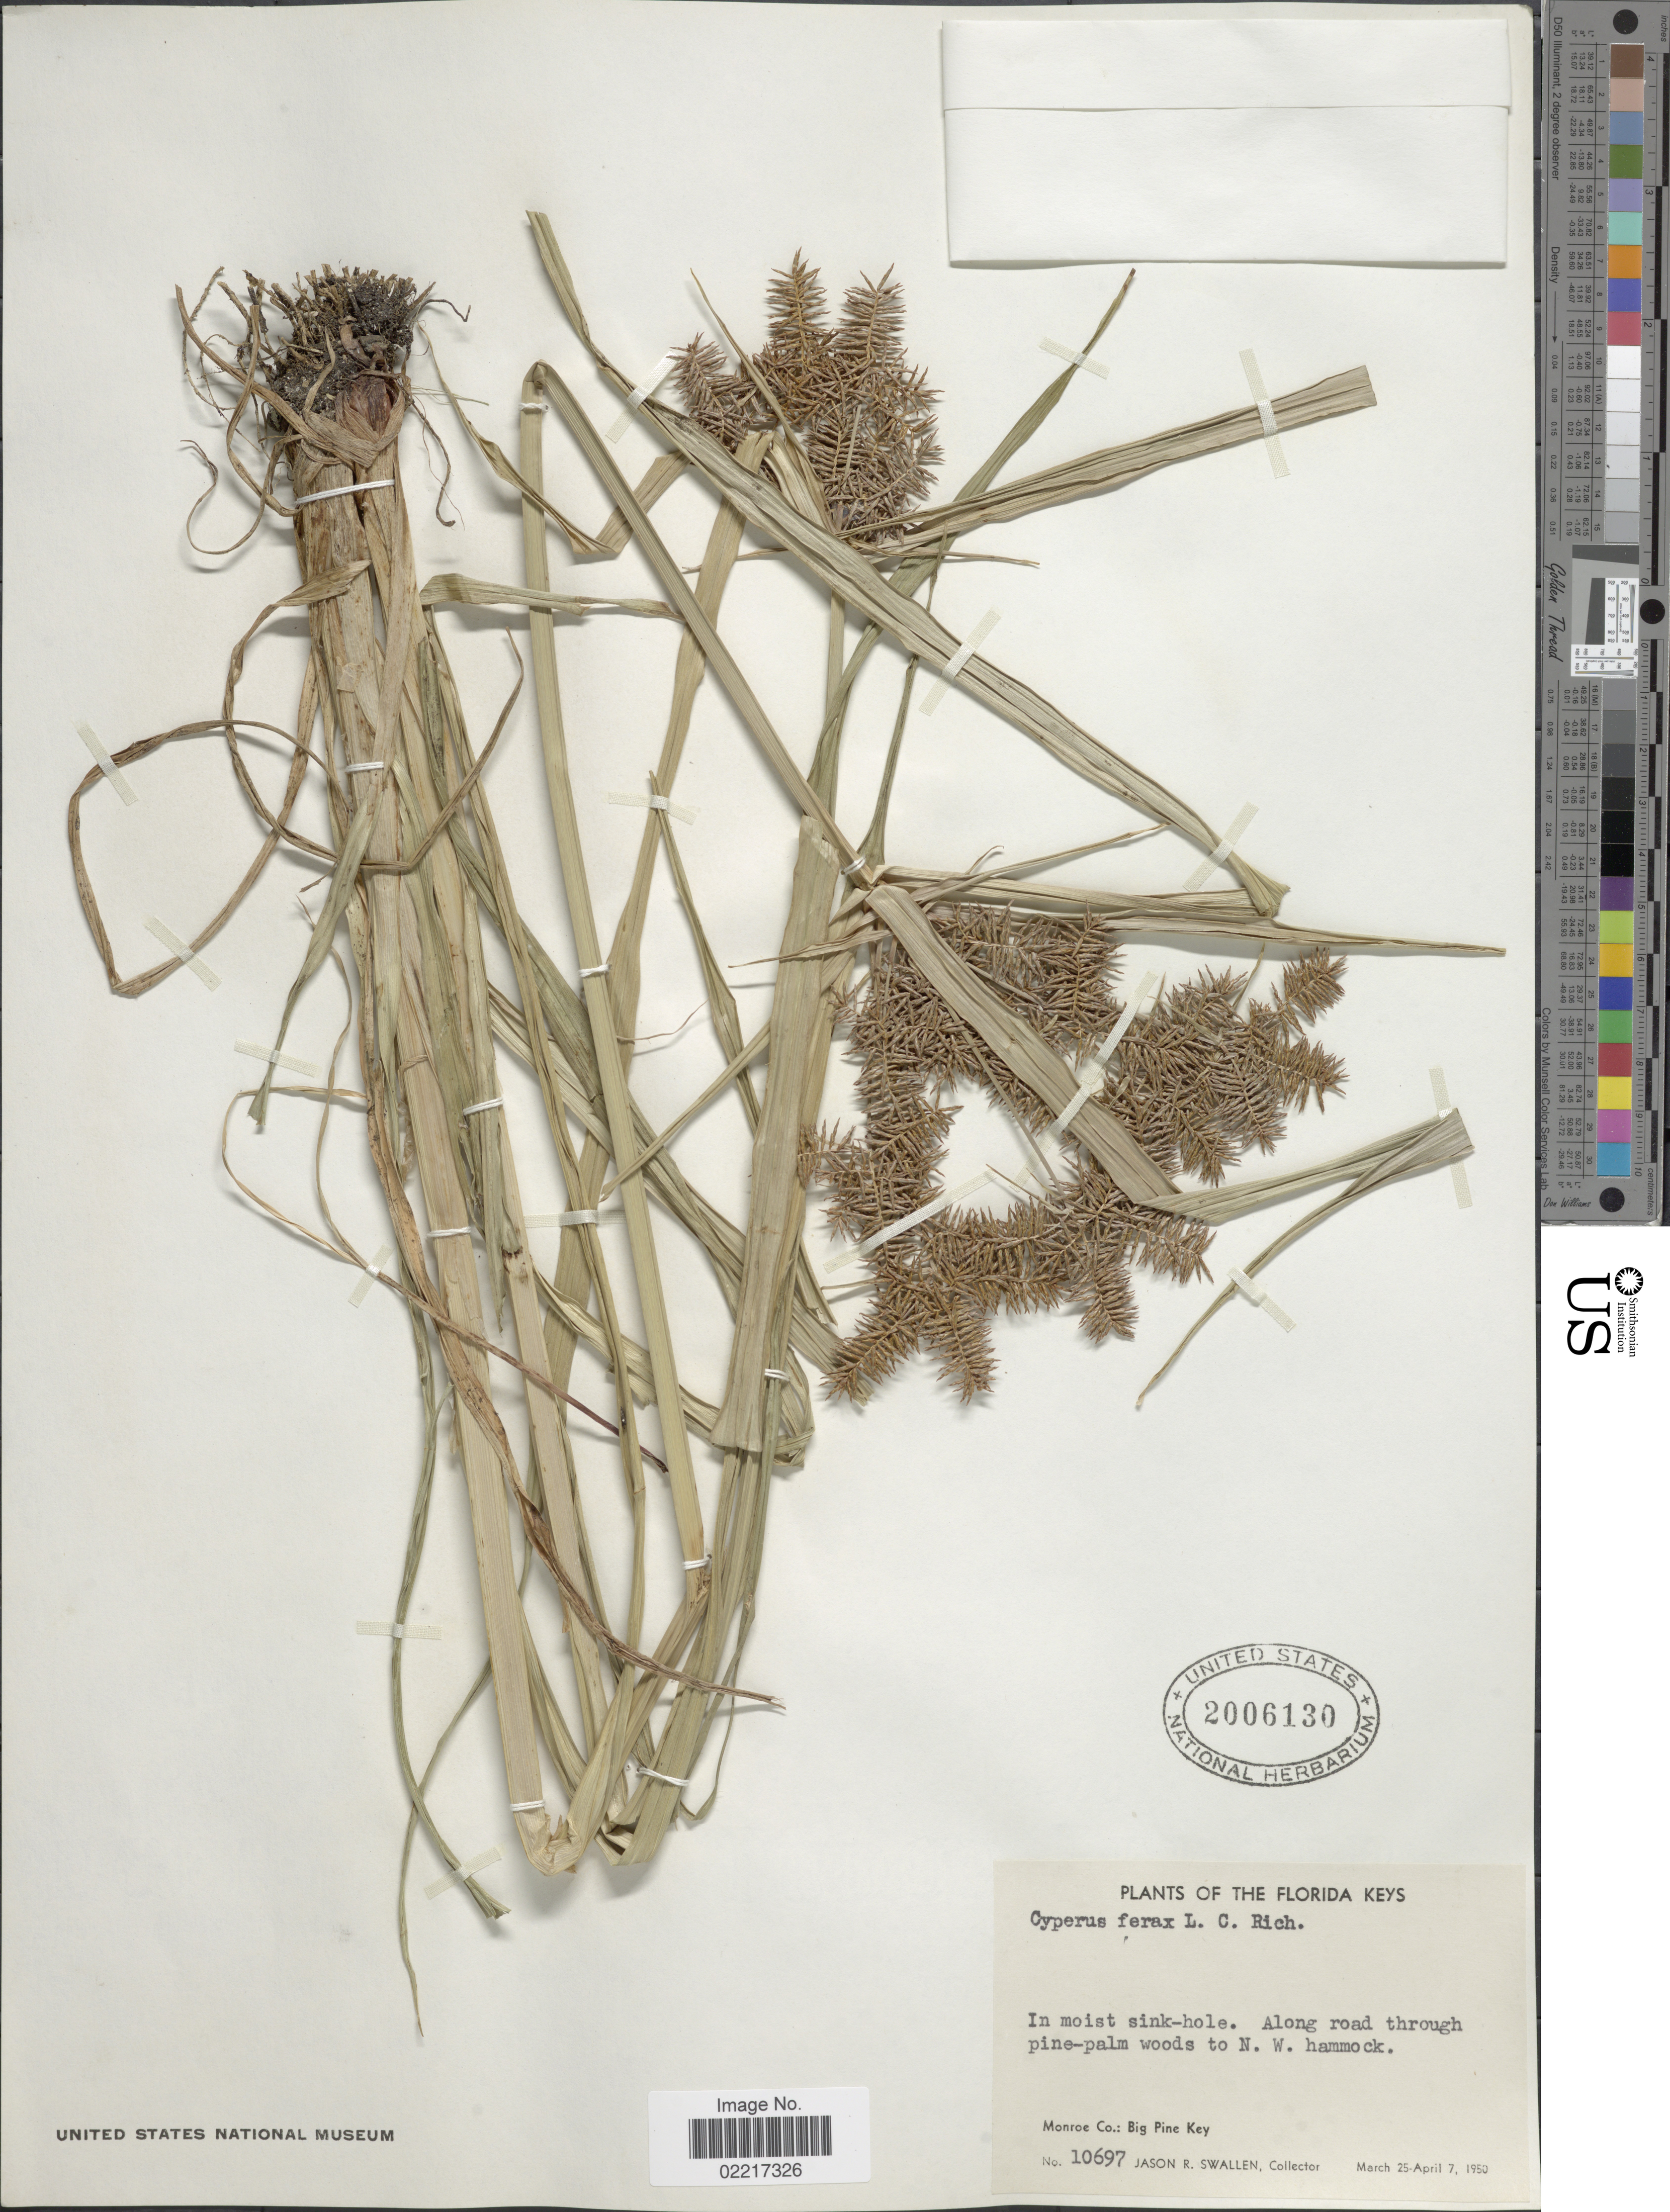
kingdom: Plantae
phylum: Tracheophyta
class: Liliopsida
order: Poales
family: Cyperaceae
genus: Cyperus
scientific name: Cyperus odoratus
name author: L.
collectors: J. R. Swallen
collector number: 10697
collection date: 1950-03-25/1950-04-07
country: United States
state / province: Florida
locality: Florida Keys, Along road through pine palm woods to N.W. hammock, Monroe Co.: Big Pine Key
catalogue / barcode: US 2006130